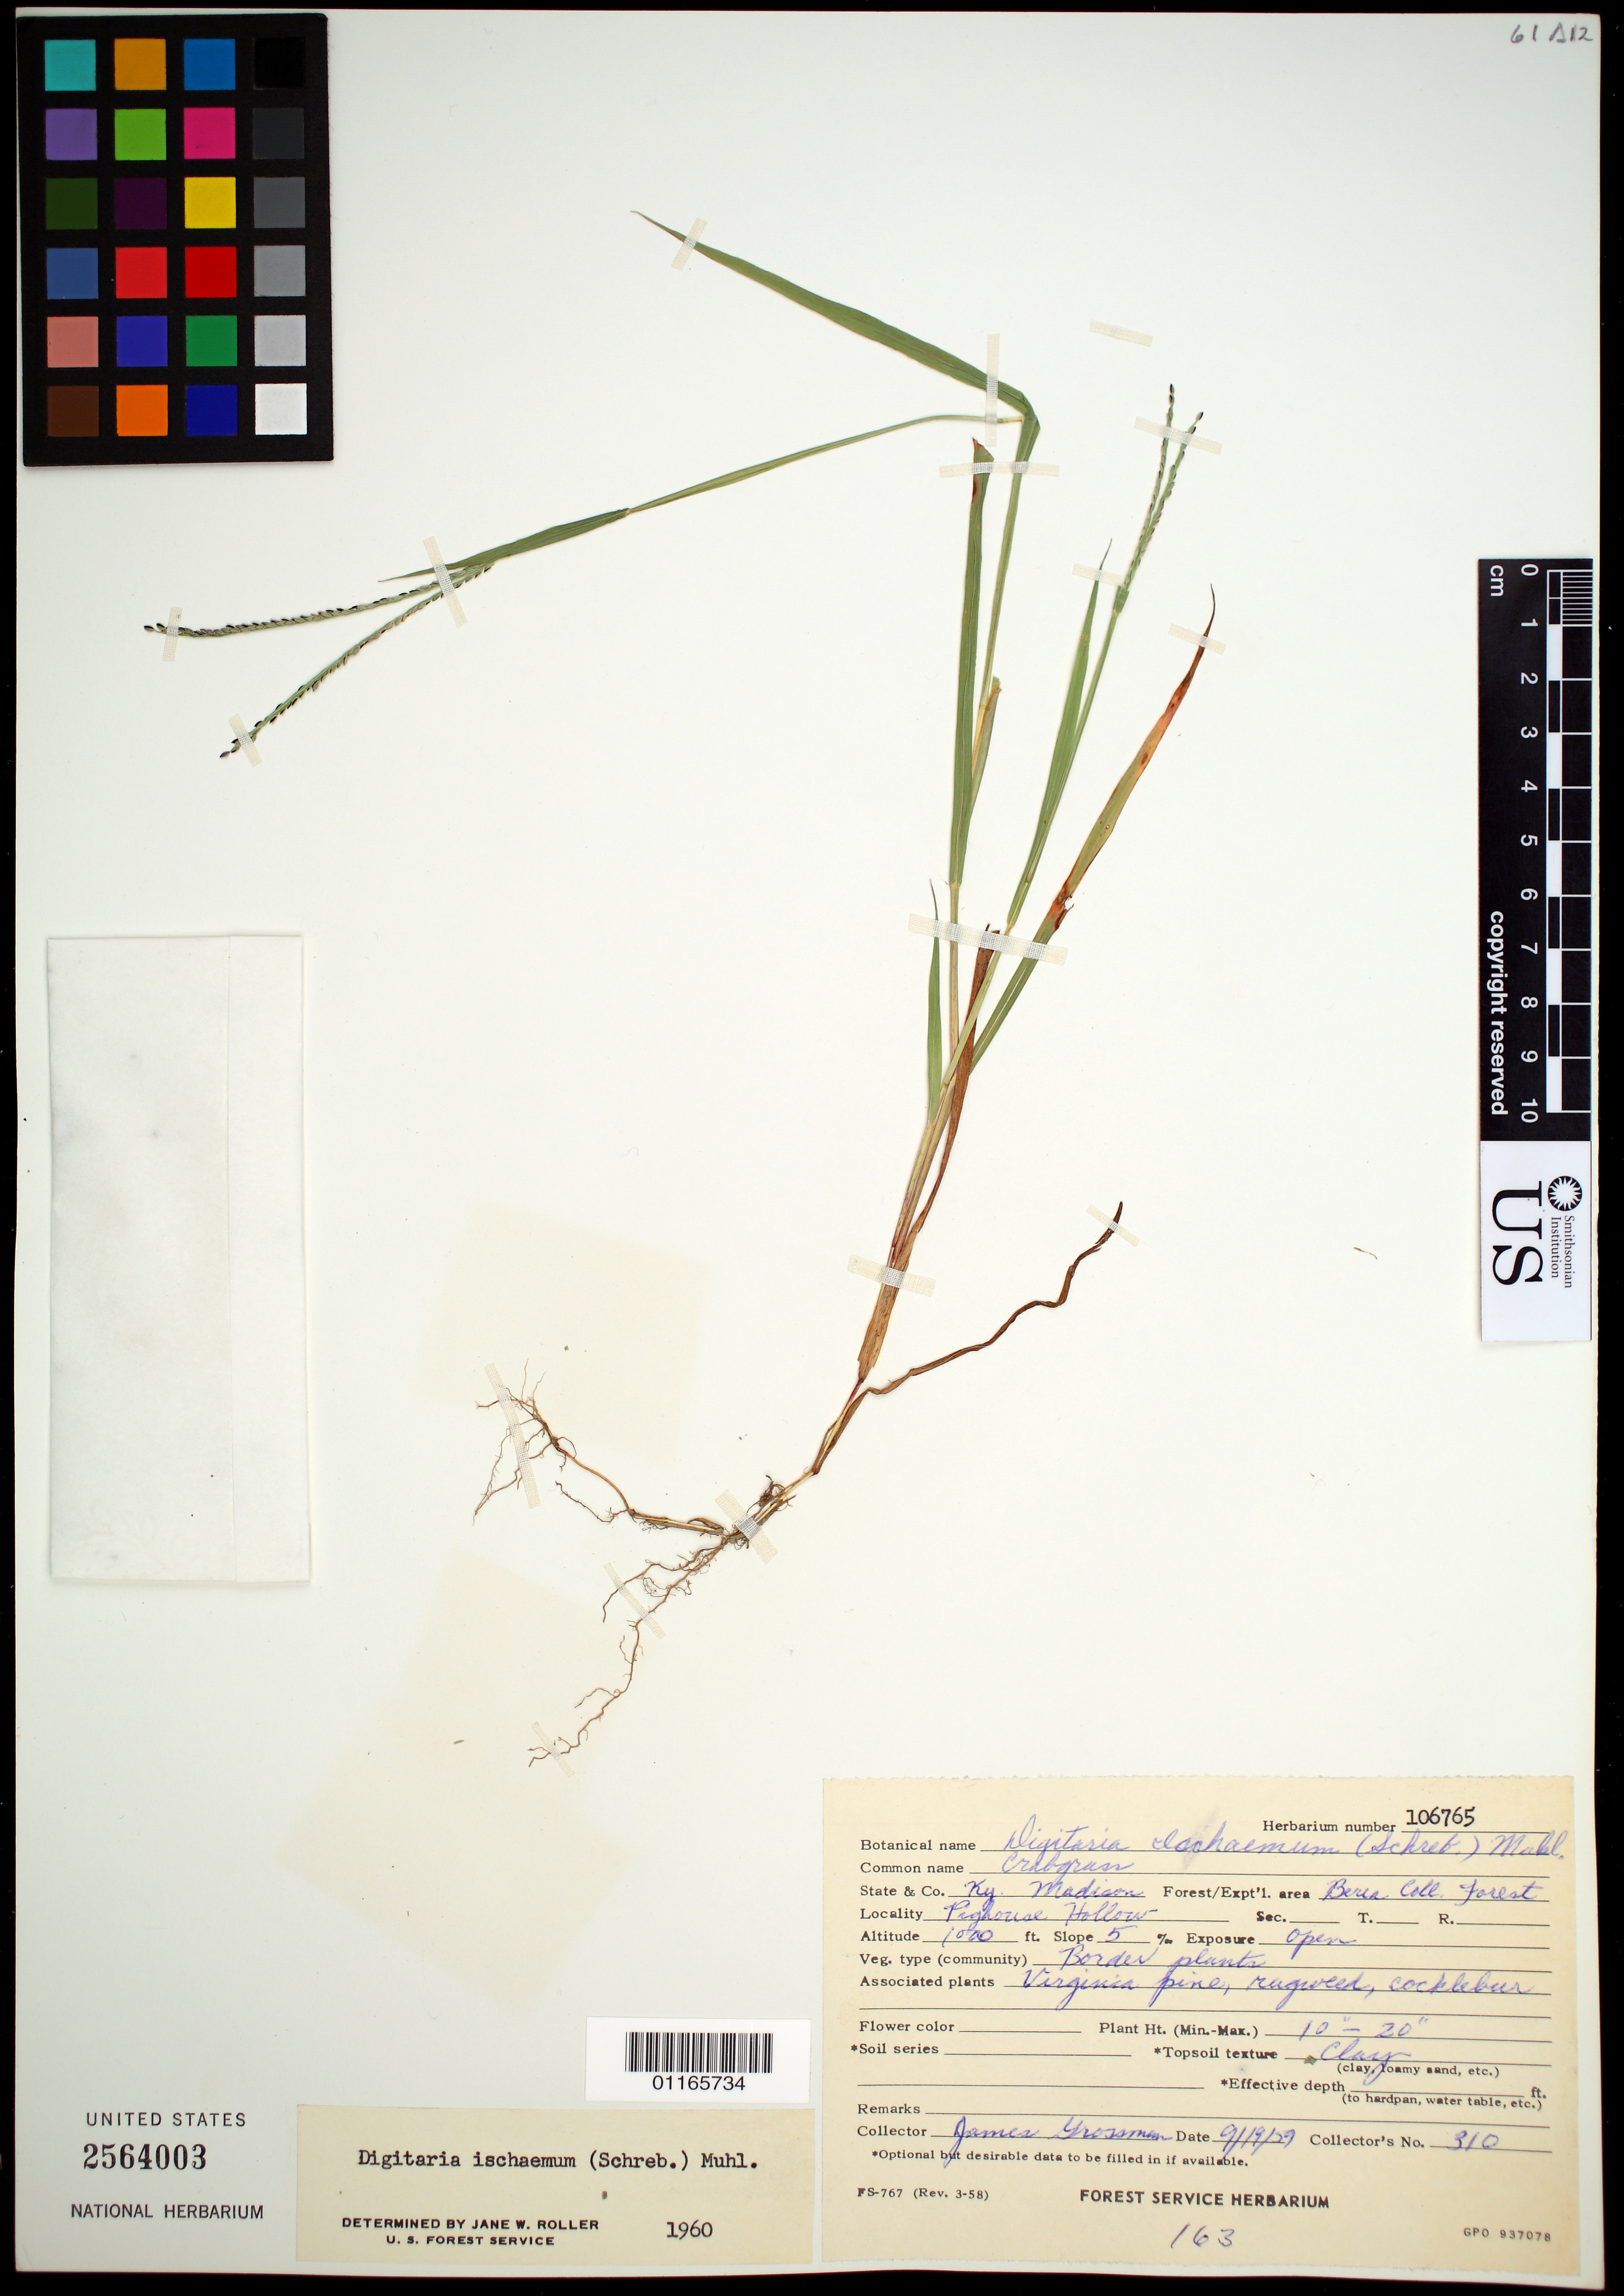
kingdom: Plantae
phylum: Tracheophyta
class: Liliopsida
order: Poales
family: Poaceae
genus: Digitaria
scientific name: Digitaria ischaemum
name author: (Schreber) Schreber ex Muhl.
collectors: J. Grossman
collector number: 310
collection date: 1959-09-19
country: United States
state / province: Kentucky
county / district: Madison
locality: Berea Coll. Forest; Pighouse Hollow; Slope 5%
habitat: Exposure - Open; Veg. type - Border plants; Associated plants Virginia pine, ragweed, cocklebur; Topsoil texture - Clay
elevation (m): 305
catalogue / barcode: US 2564003